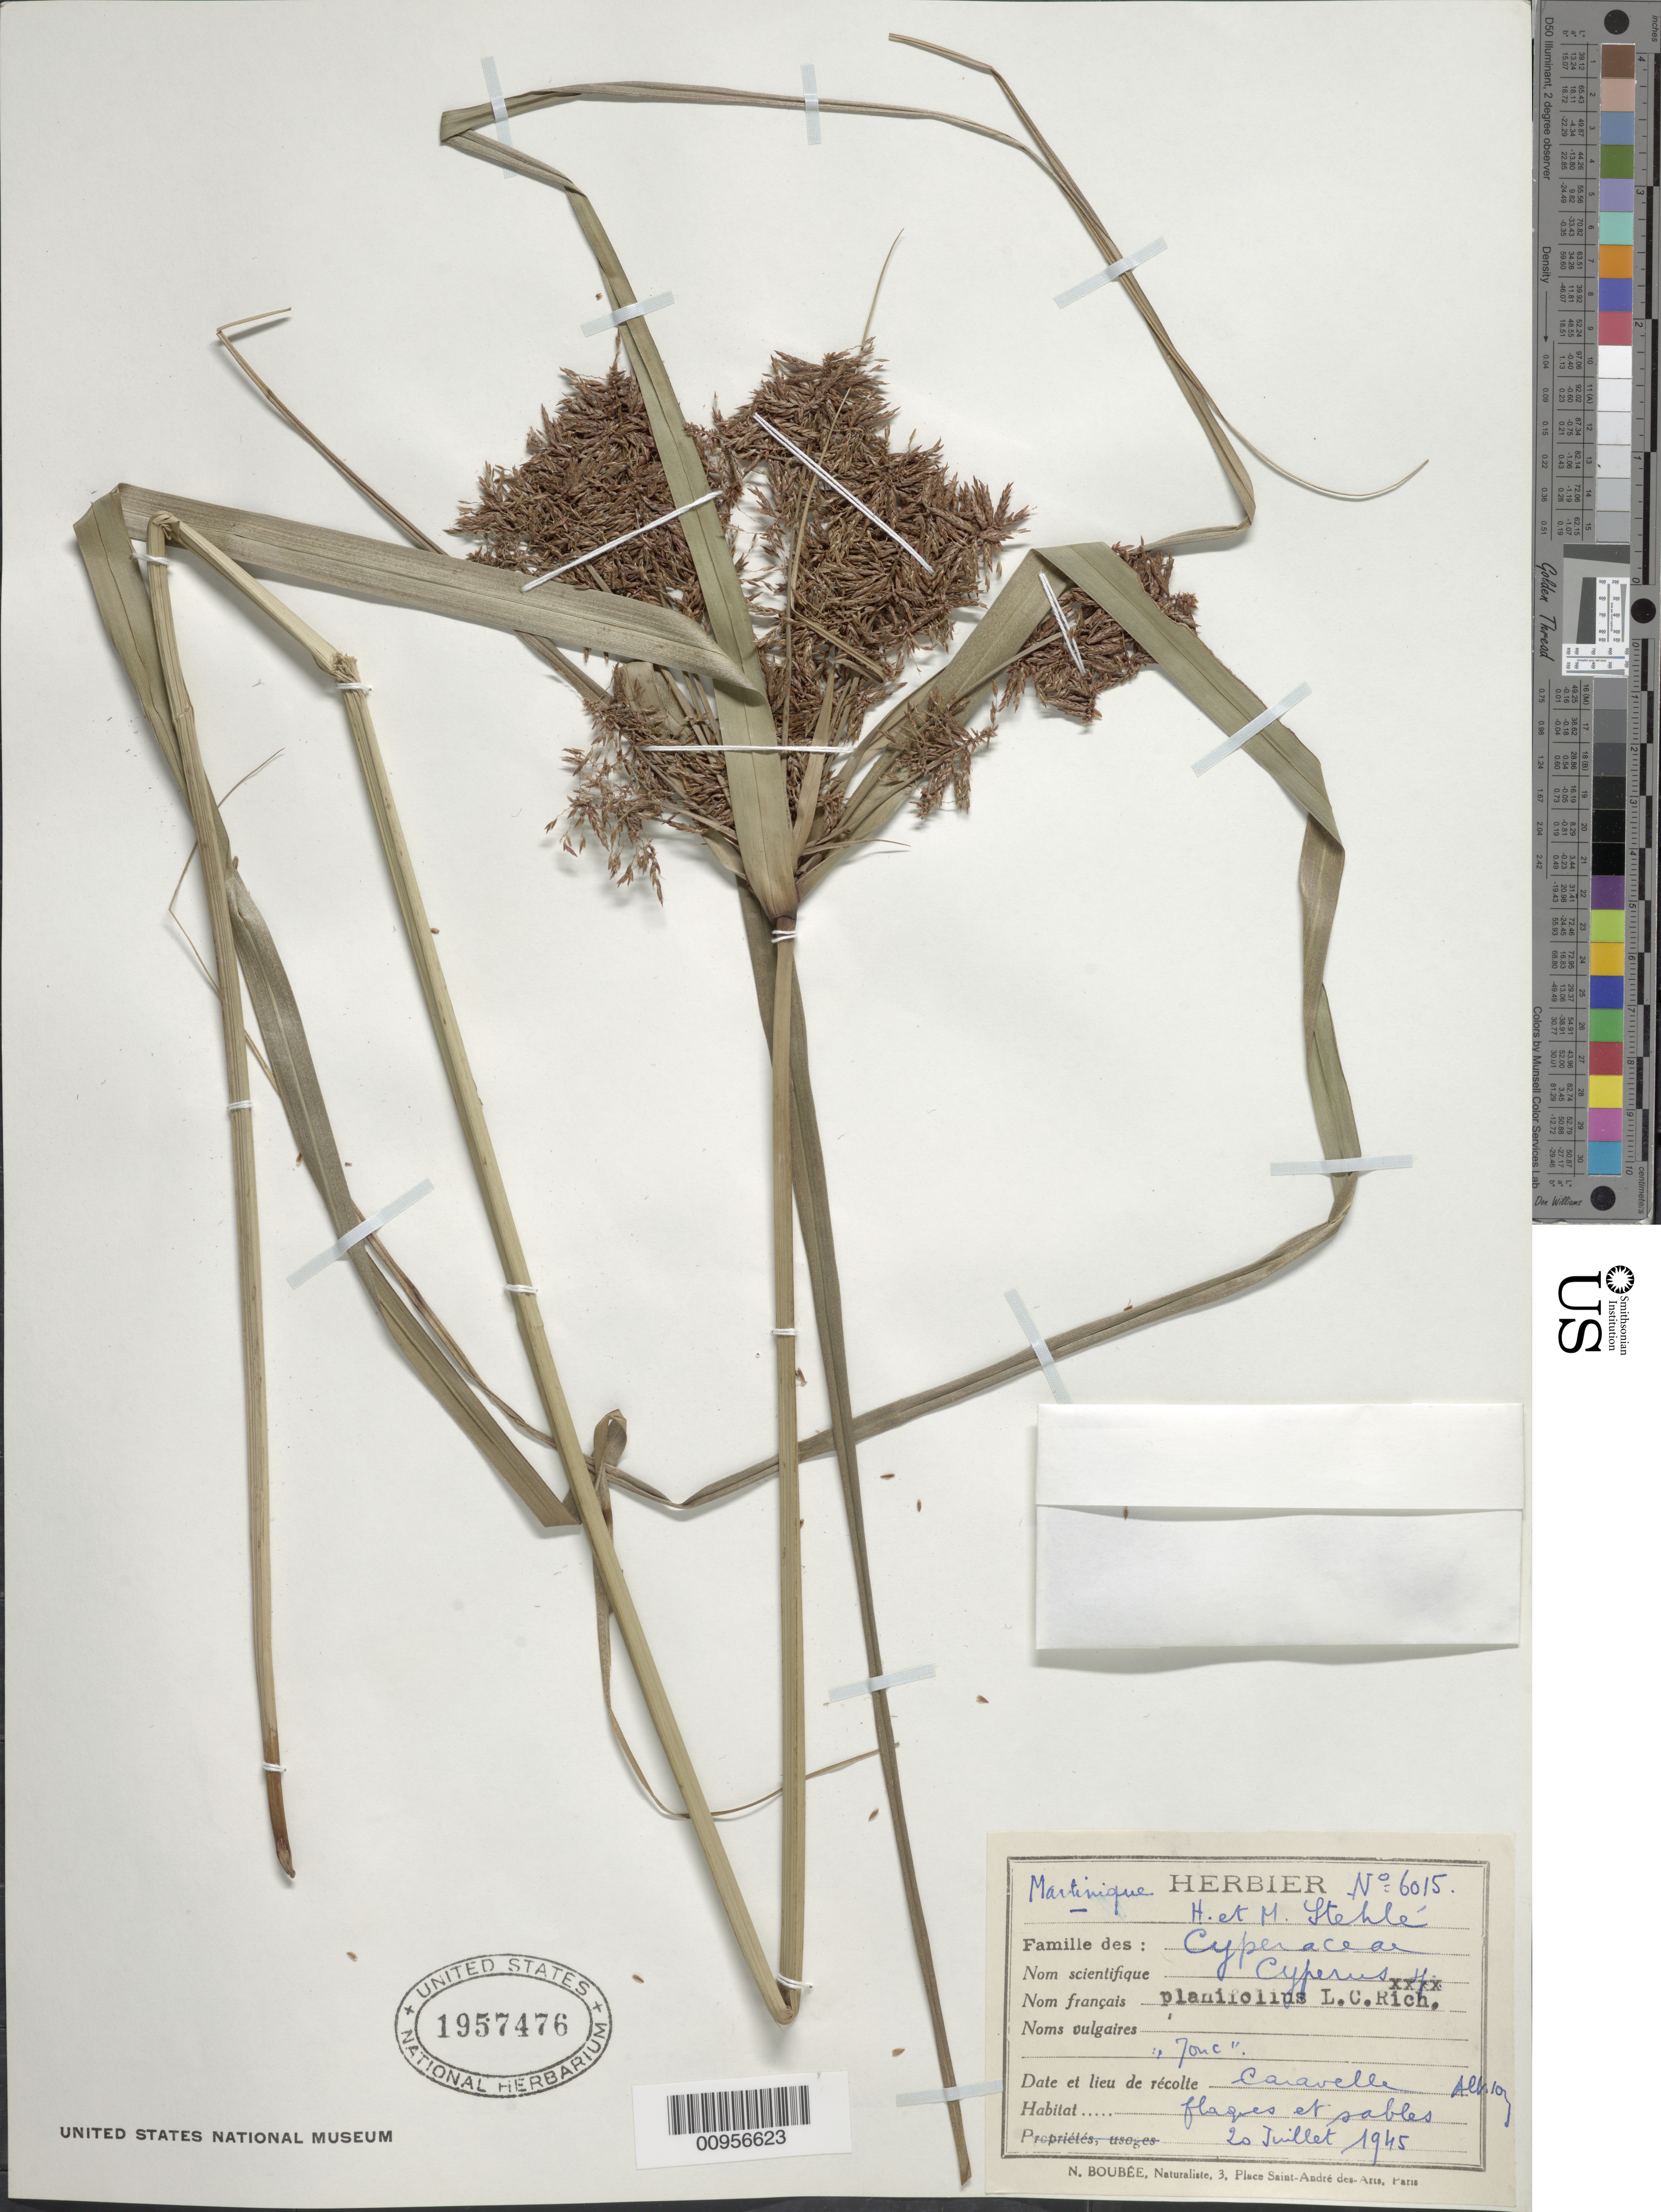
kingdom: Plantae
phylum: Tracheophyta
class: Liliopsida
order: Poales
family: Cyperaceae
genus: Cyperus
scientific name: Cyperus planifolius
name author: Rich.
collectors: H. Stehlé & M. Stehlé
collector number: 6015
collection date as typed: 20 Jul 1945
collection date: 1945-07-20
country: Martinique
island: Martinique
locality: Caravelle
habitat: Flaques et sables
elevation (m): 10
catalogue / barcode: US 1957476